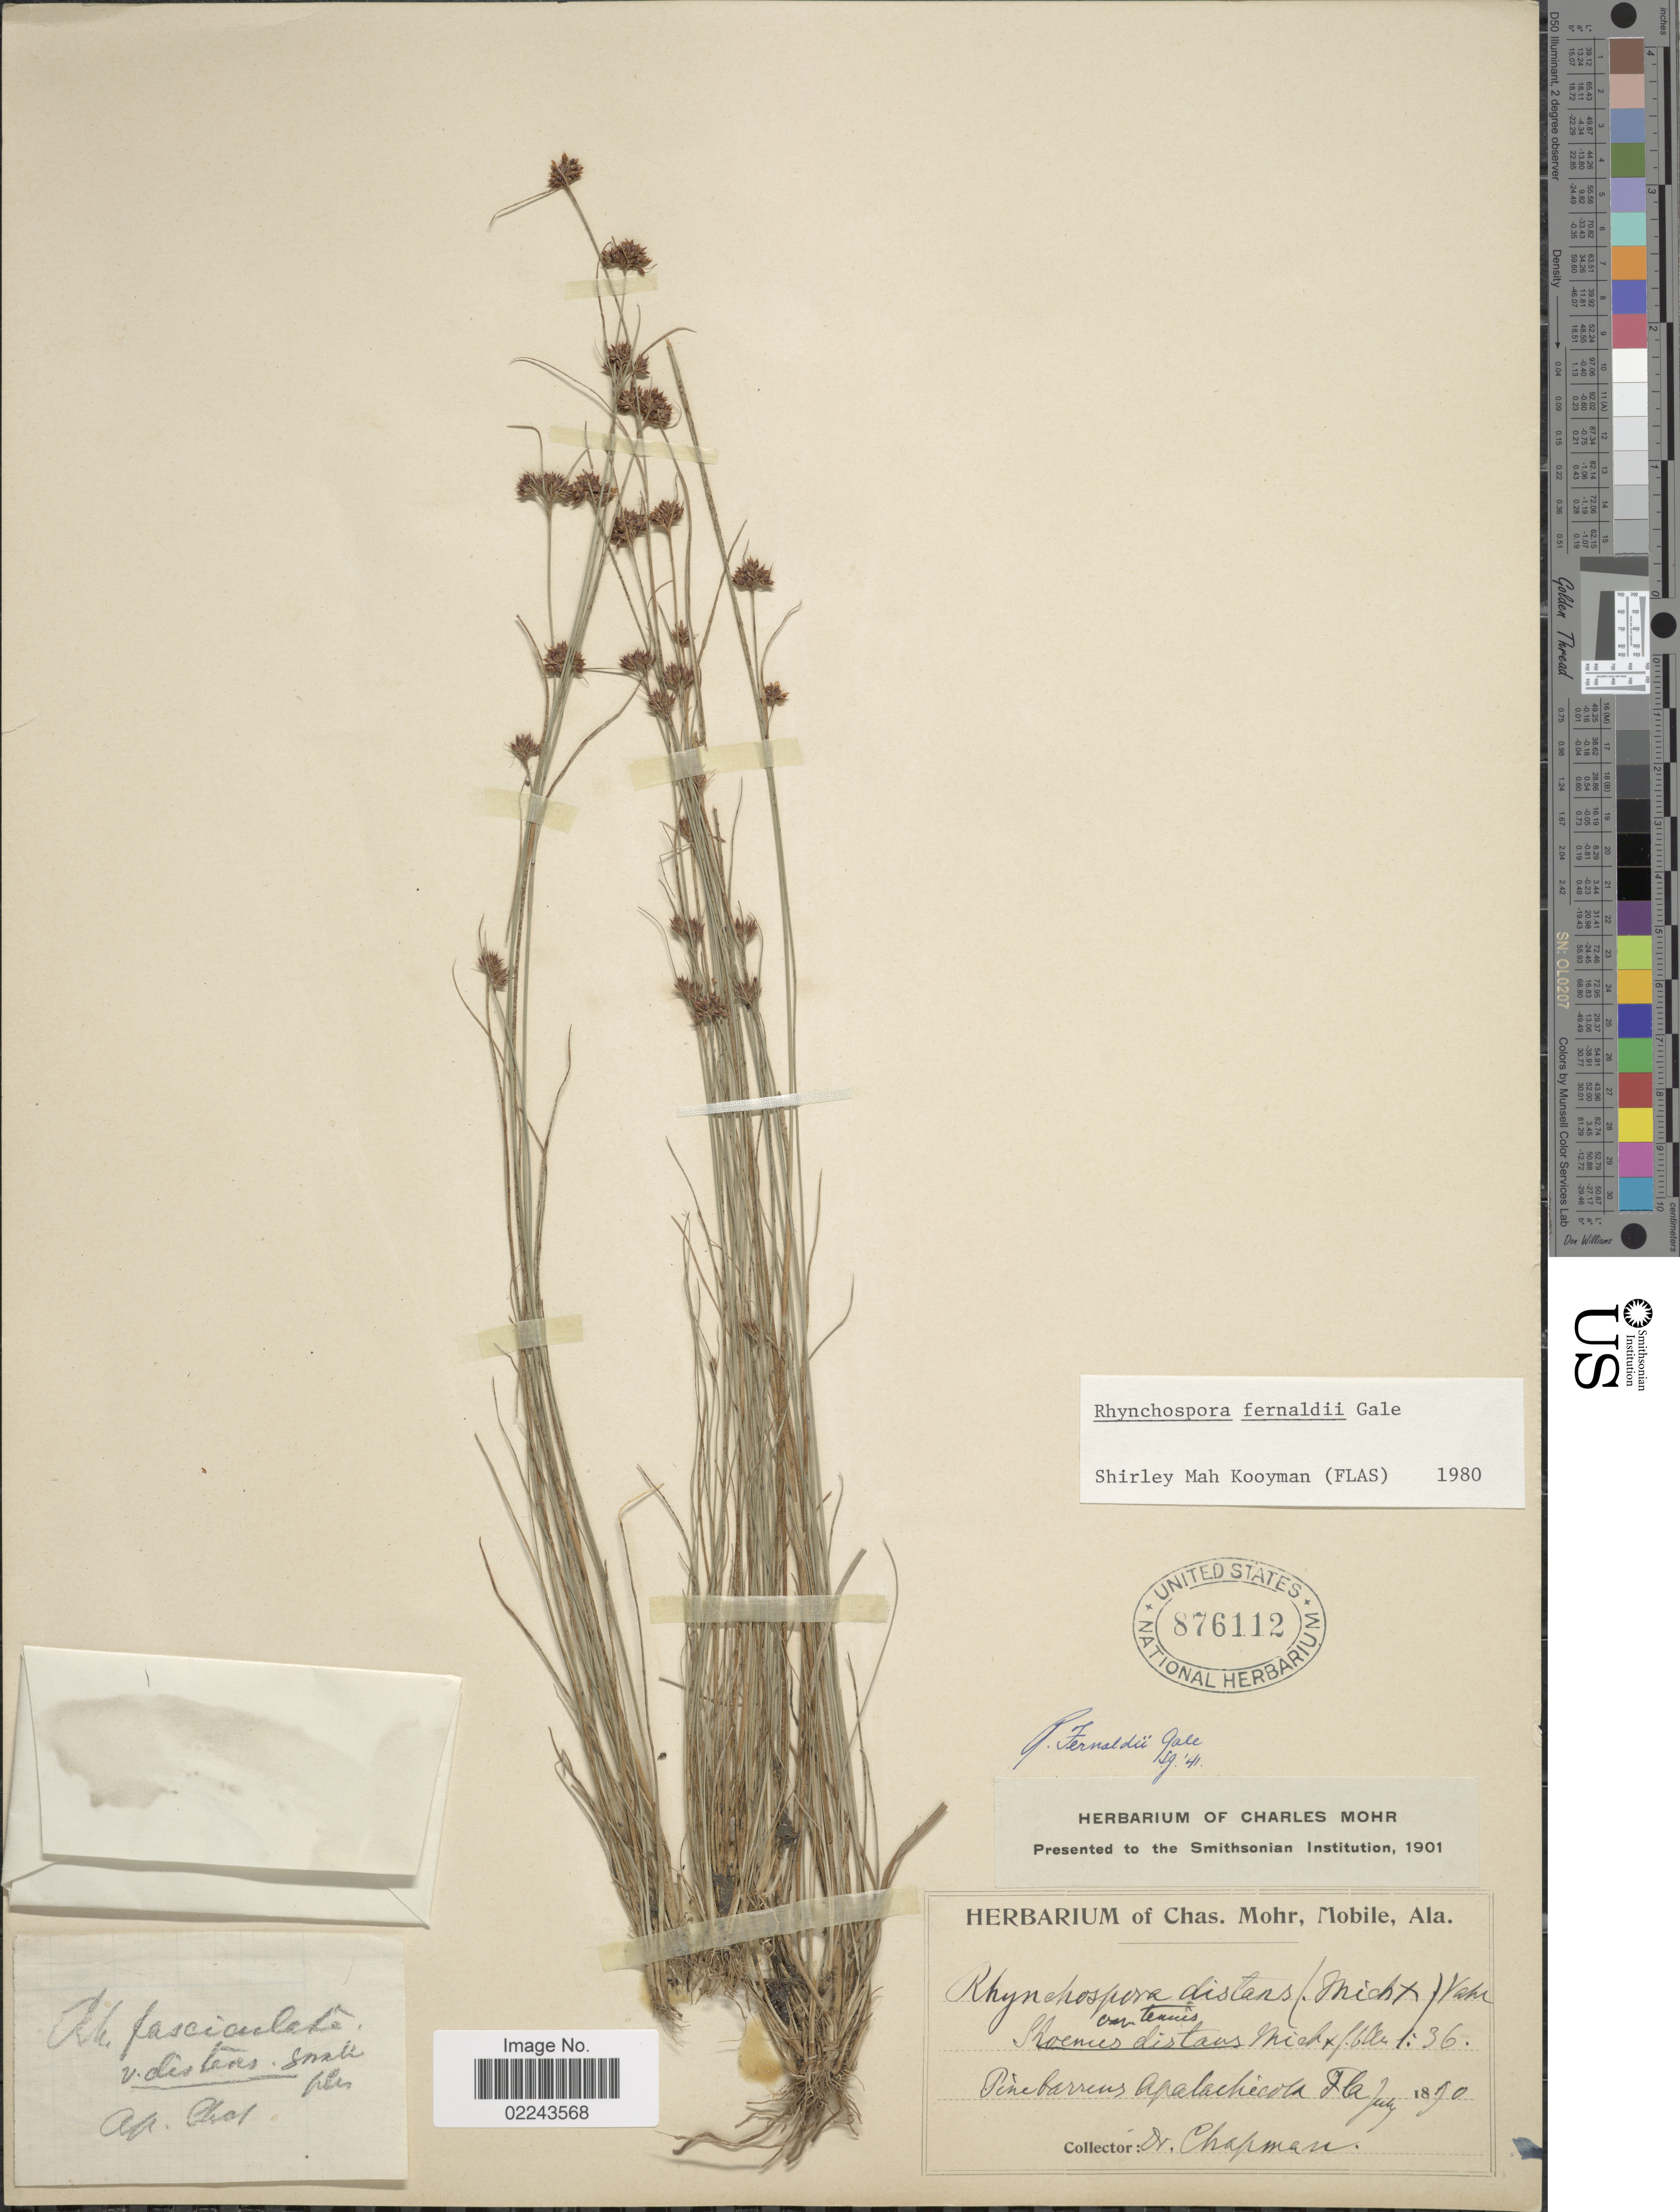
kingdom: Plantae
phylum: Tracheophyta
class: Liliopsida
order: Poales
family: Cyperaceae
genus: Rhynchospora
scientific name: Rhynchospora fernaldii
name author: Gale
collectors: A. Chapman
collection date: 1890-07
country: United States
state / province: Florida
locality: Apalachicola, Fla.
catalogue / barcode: US 876112